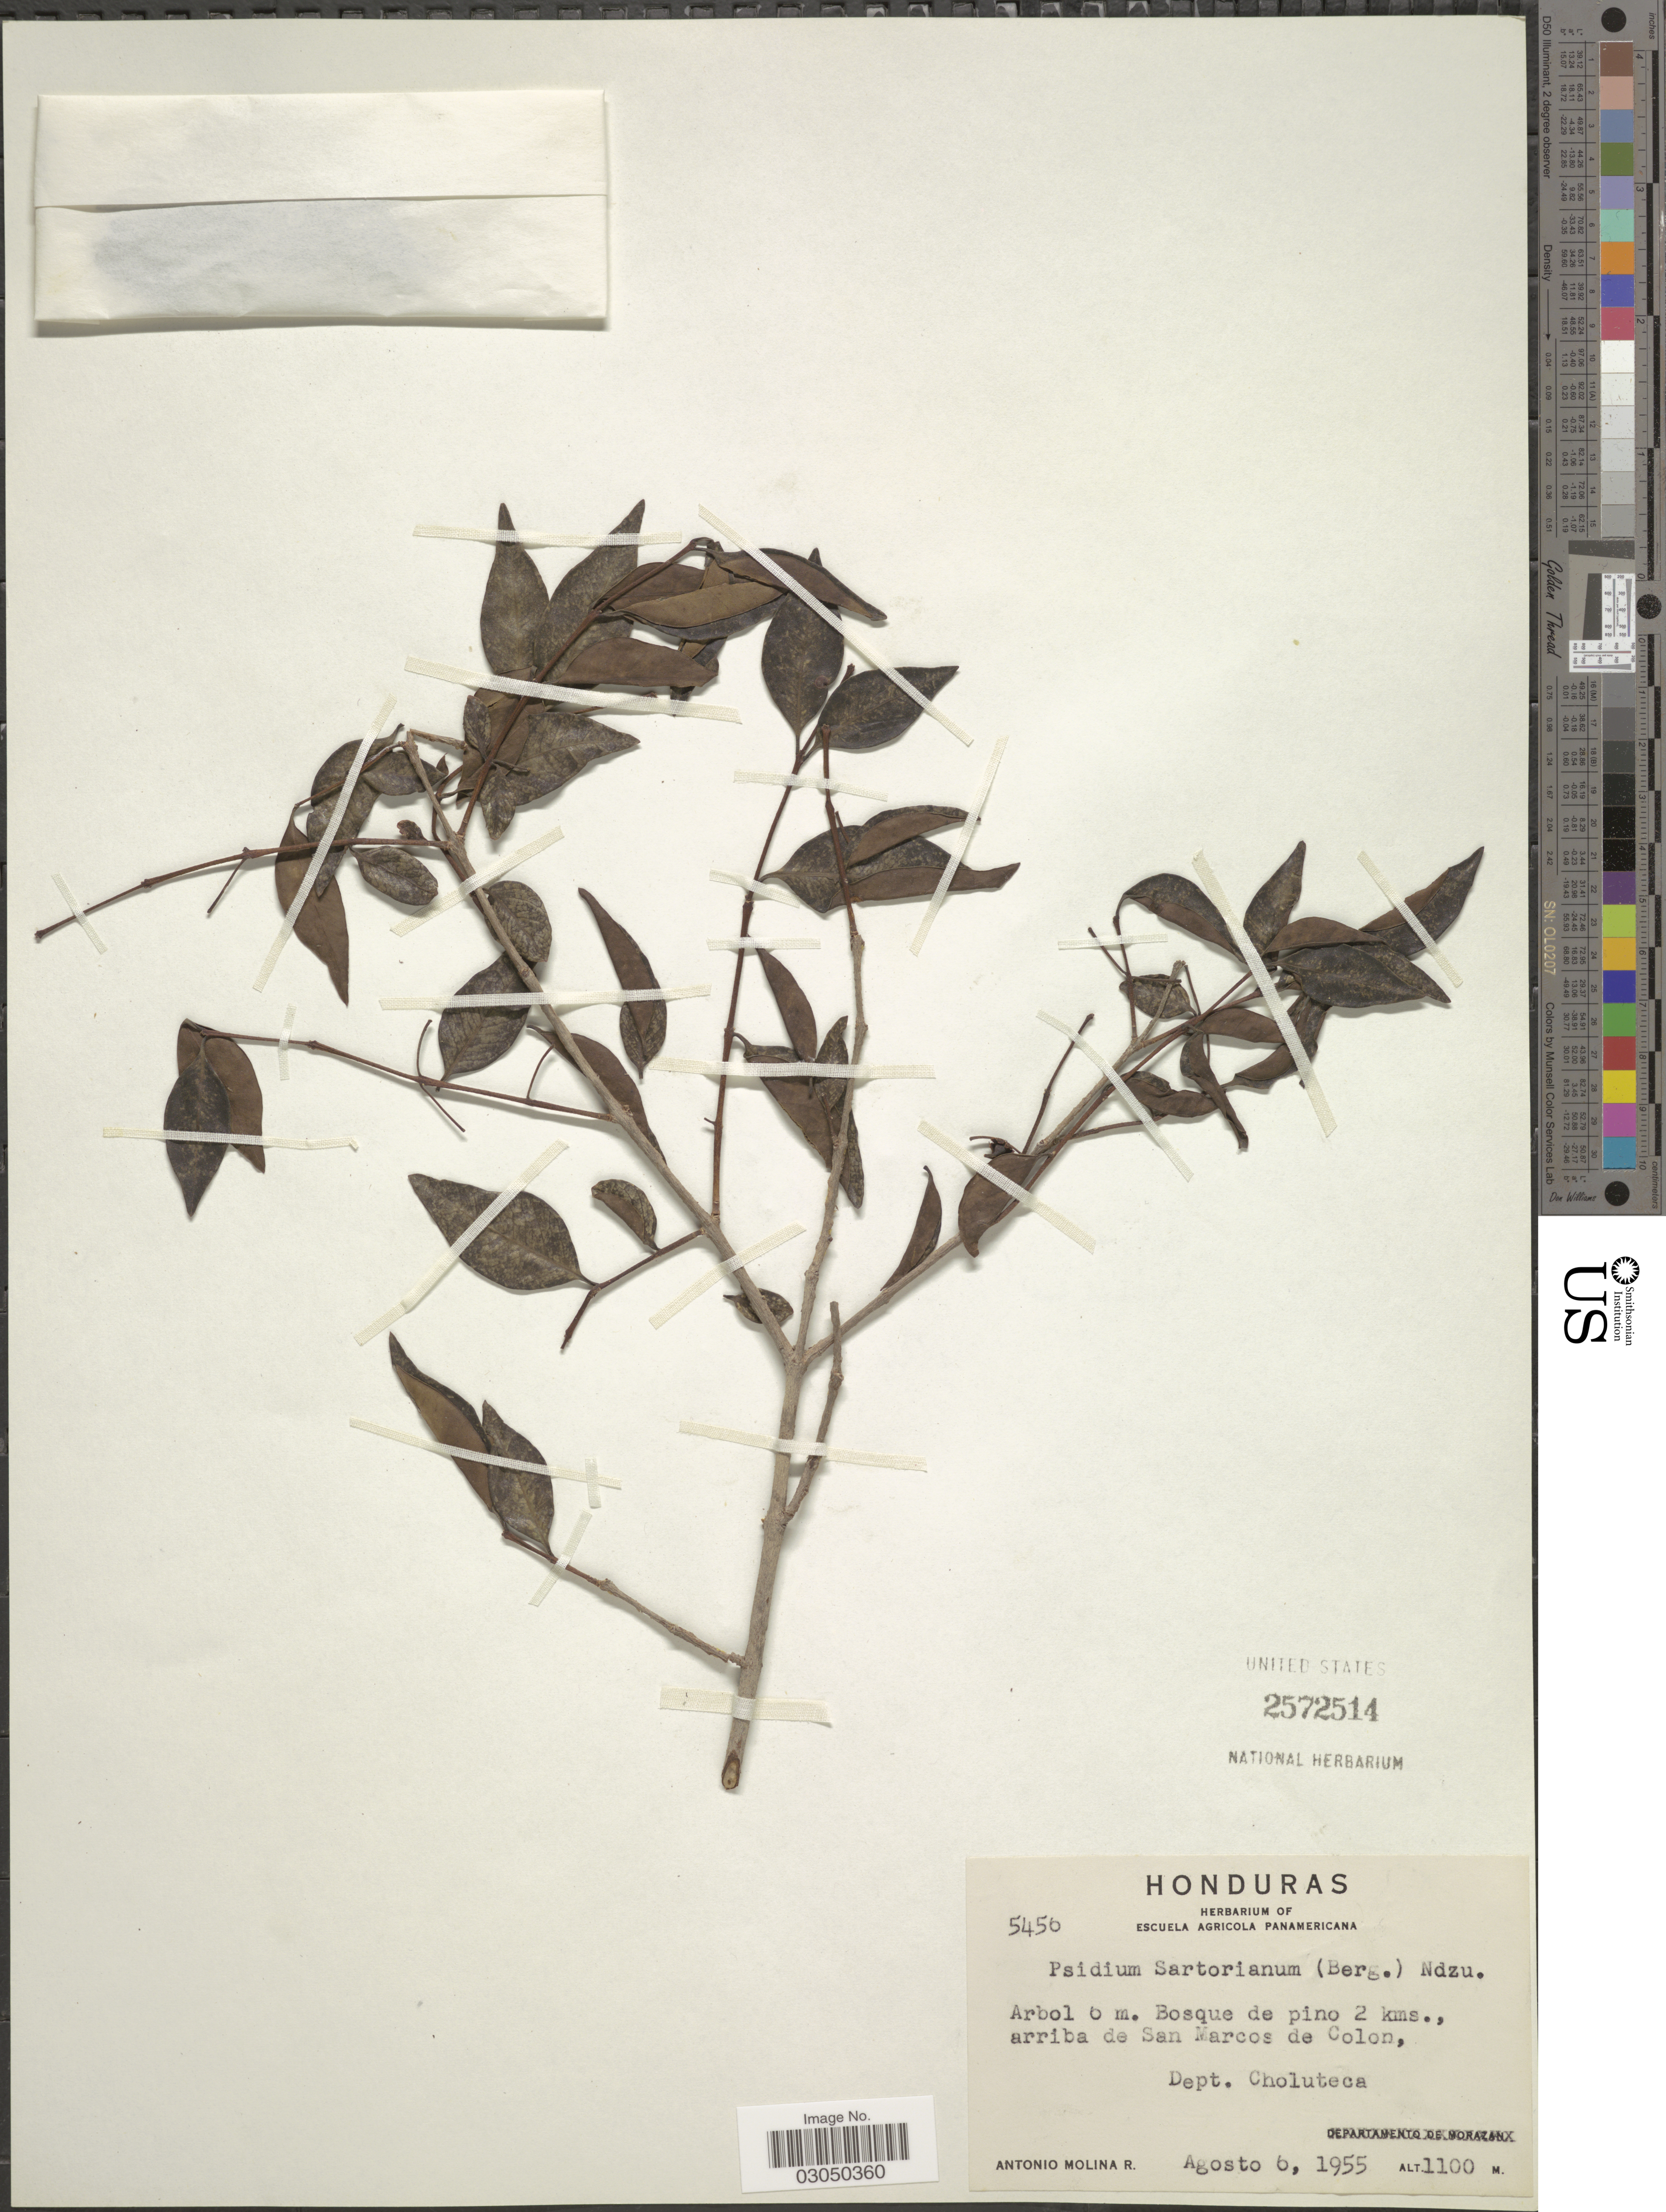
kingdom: Plantae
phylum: Tracheophyta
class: Magnoliopsida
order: Myrtales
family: Myrtaceae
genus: Psidium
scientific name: Psidium sartorianum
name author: (O. Berg) Nied.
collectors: A. Molina R.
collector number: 5456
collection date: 1955-08-06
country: Honduras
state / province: Choluteca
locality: Bosque de pino 2 kms., arriba de San Marcos de Colon, Dept. Choluteca.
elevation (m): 1100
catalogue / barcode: US 2572514